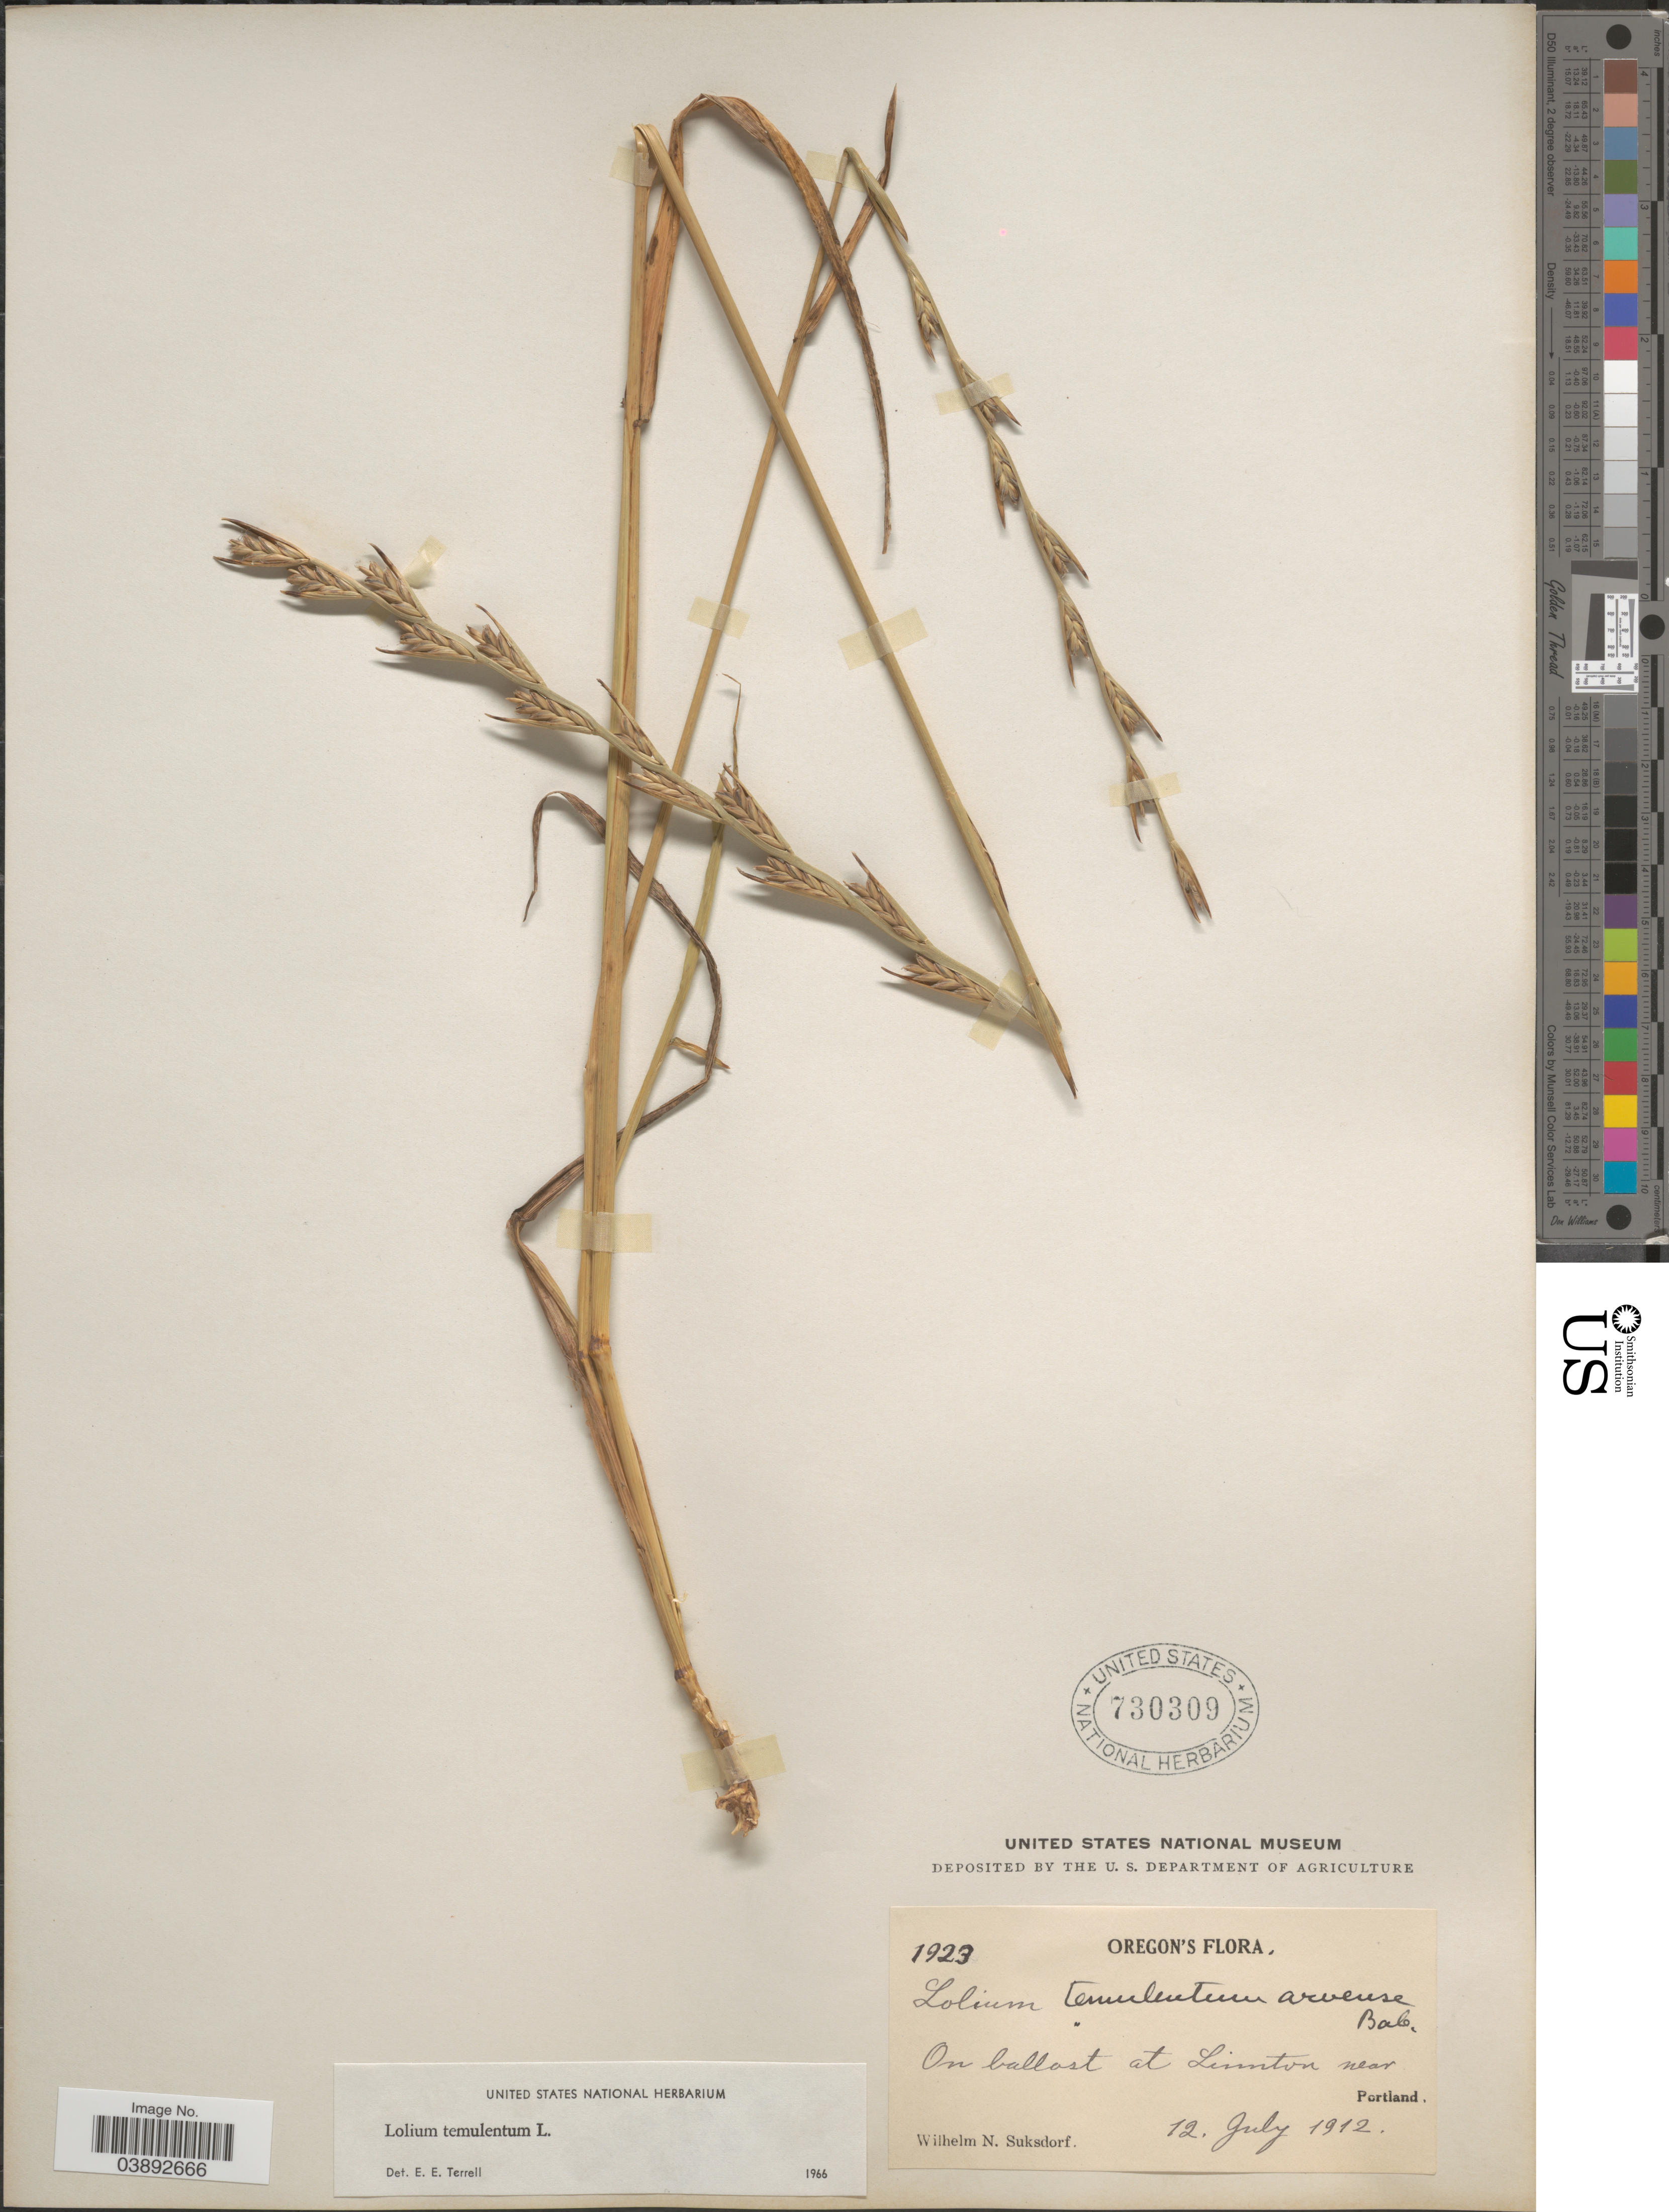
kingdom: Plantae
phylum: Tracheophyta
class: Liliopsida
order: Poales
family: Poaceae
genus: Lolium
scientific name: Lolium temulentum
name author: L.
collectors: W. N. Suksdorf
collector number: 1923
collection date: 1912-07-12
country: United States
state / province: Oregon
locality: On ballast at Linnton near Portland.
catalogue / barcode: US 730309